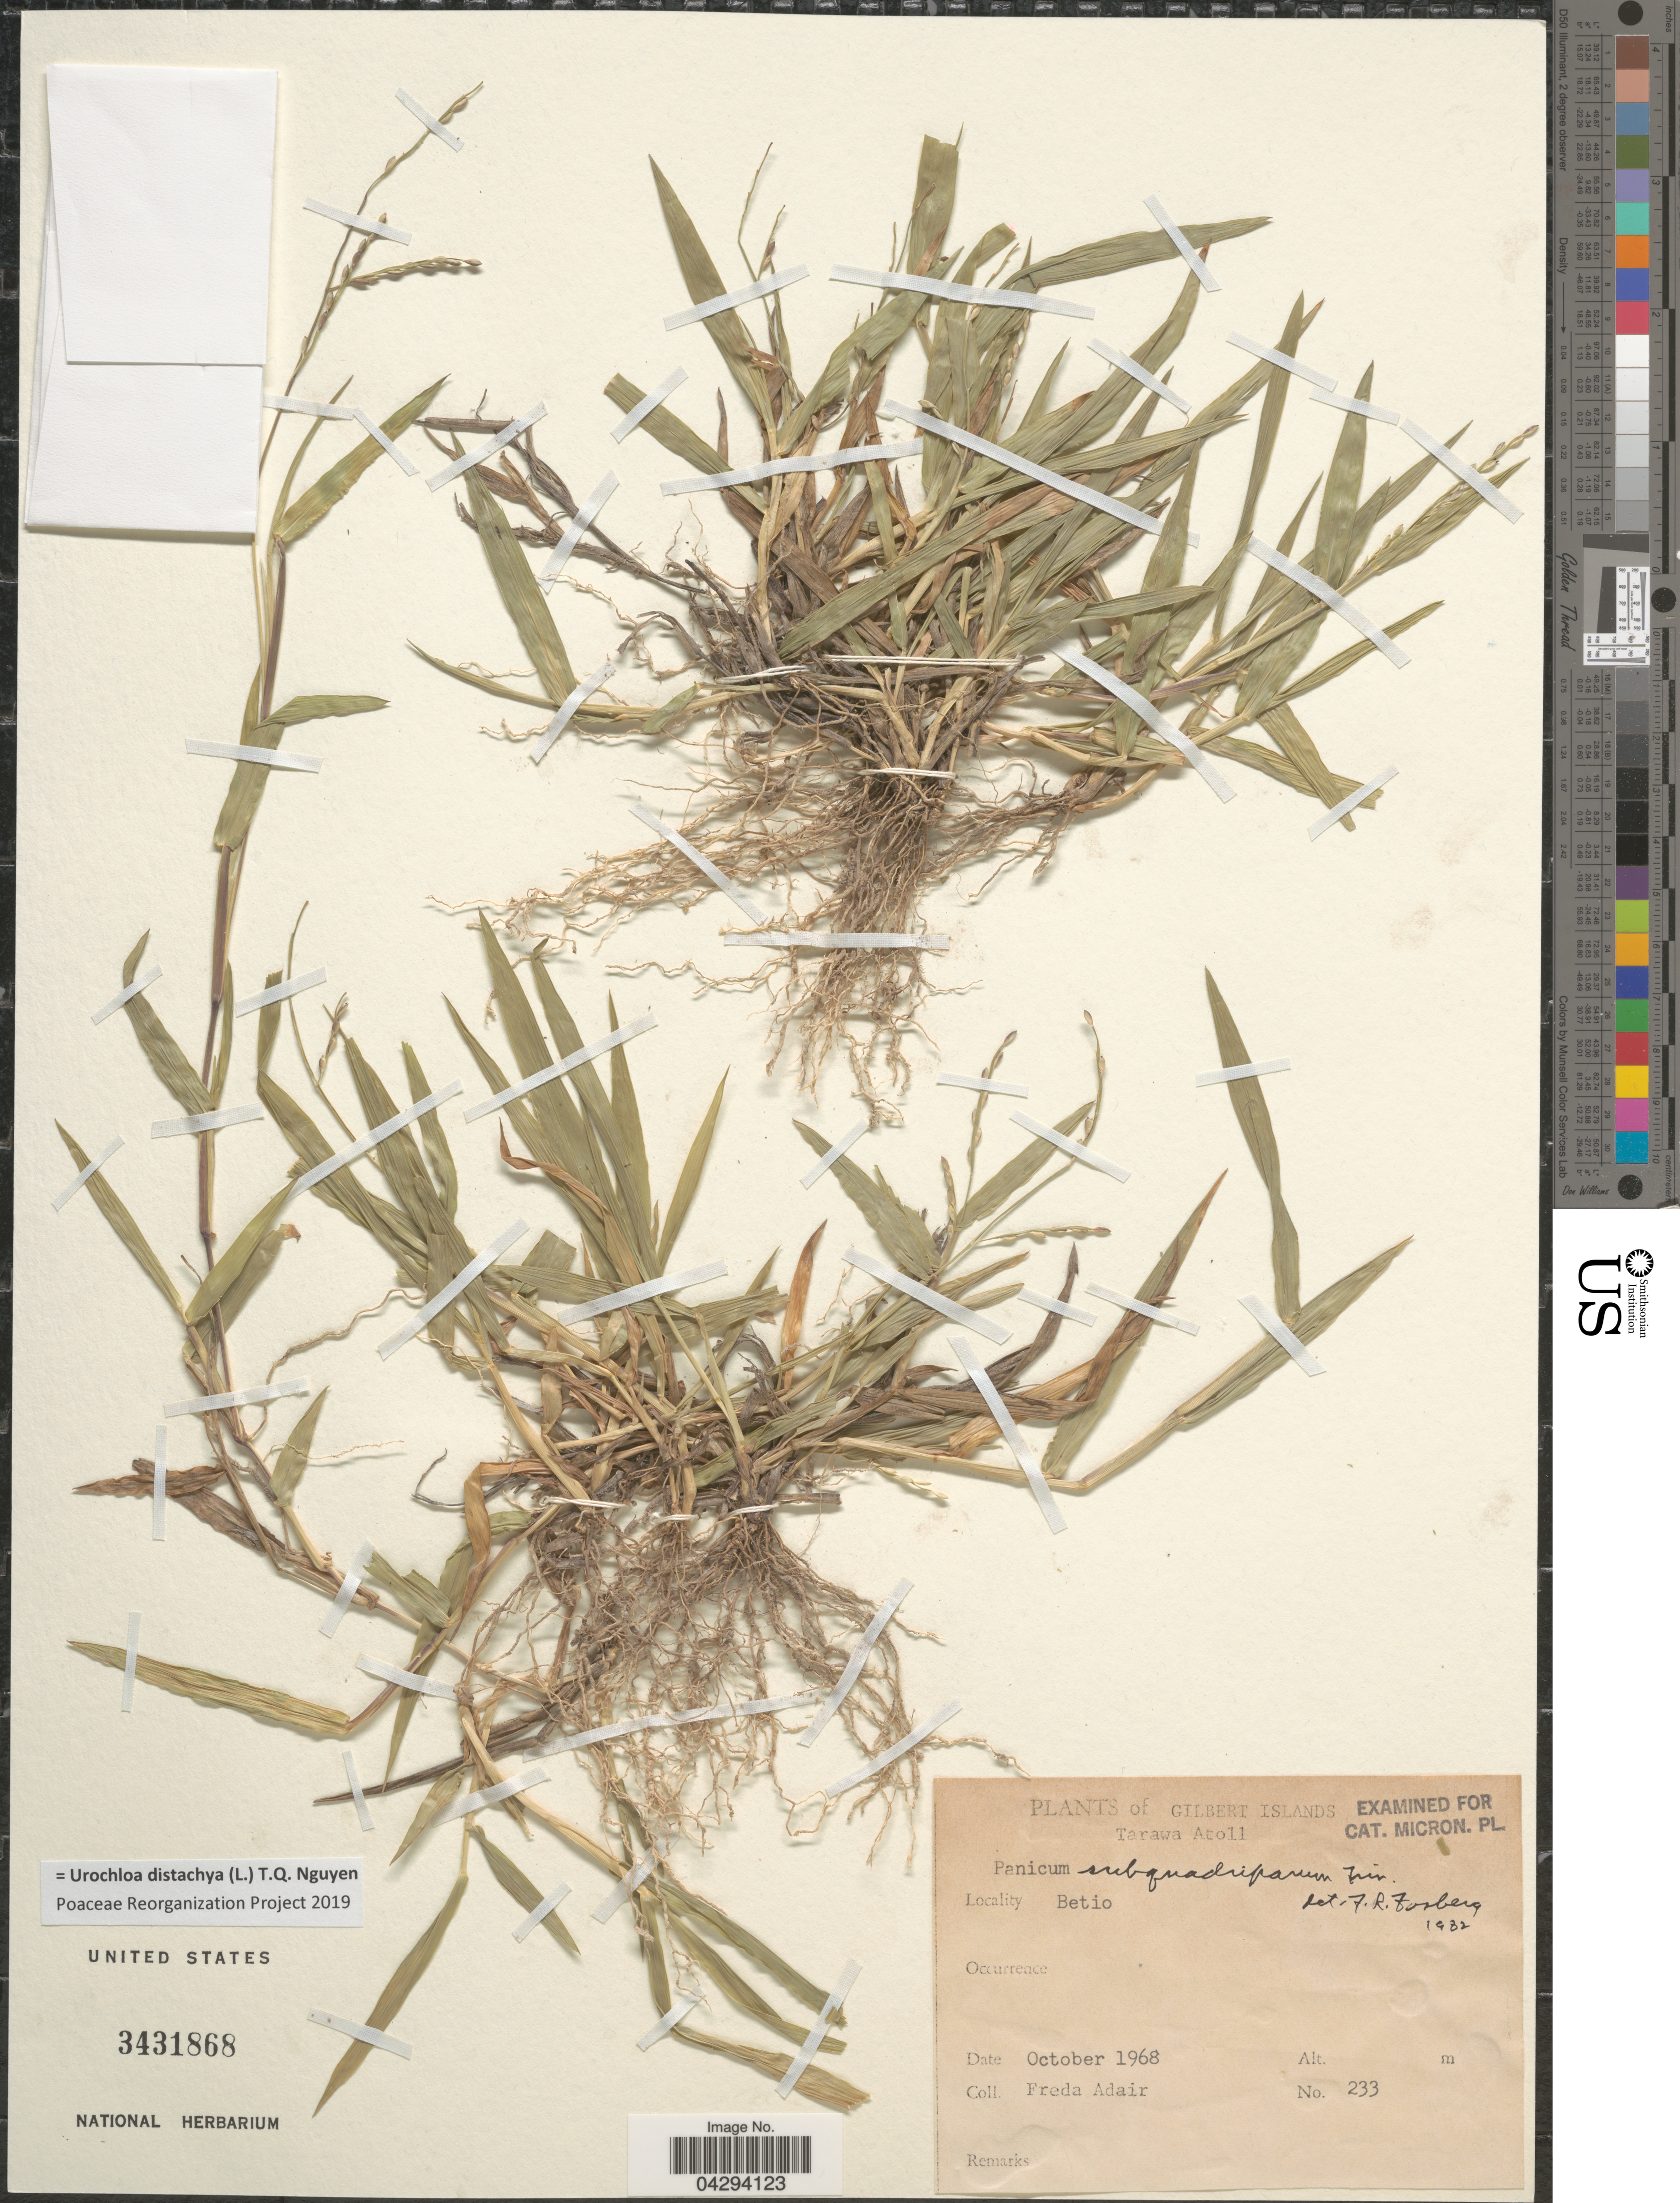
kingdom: Plantae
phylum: Tracheophyta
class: Liliopsida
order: Poales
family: Poaceae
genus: Urochloa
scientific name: Urochloa distachya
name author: (L.) T.Q. Nguyen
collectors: F. Adair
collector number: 233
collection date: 1968-10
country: Kiribati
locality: Gilbert Islands. Tarawa Atoll. Betio.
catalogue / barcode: US 3431868